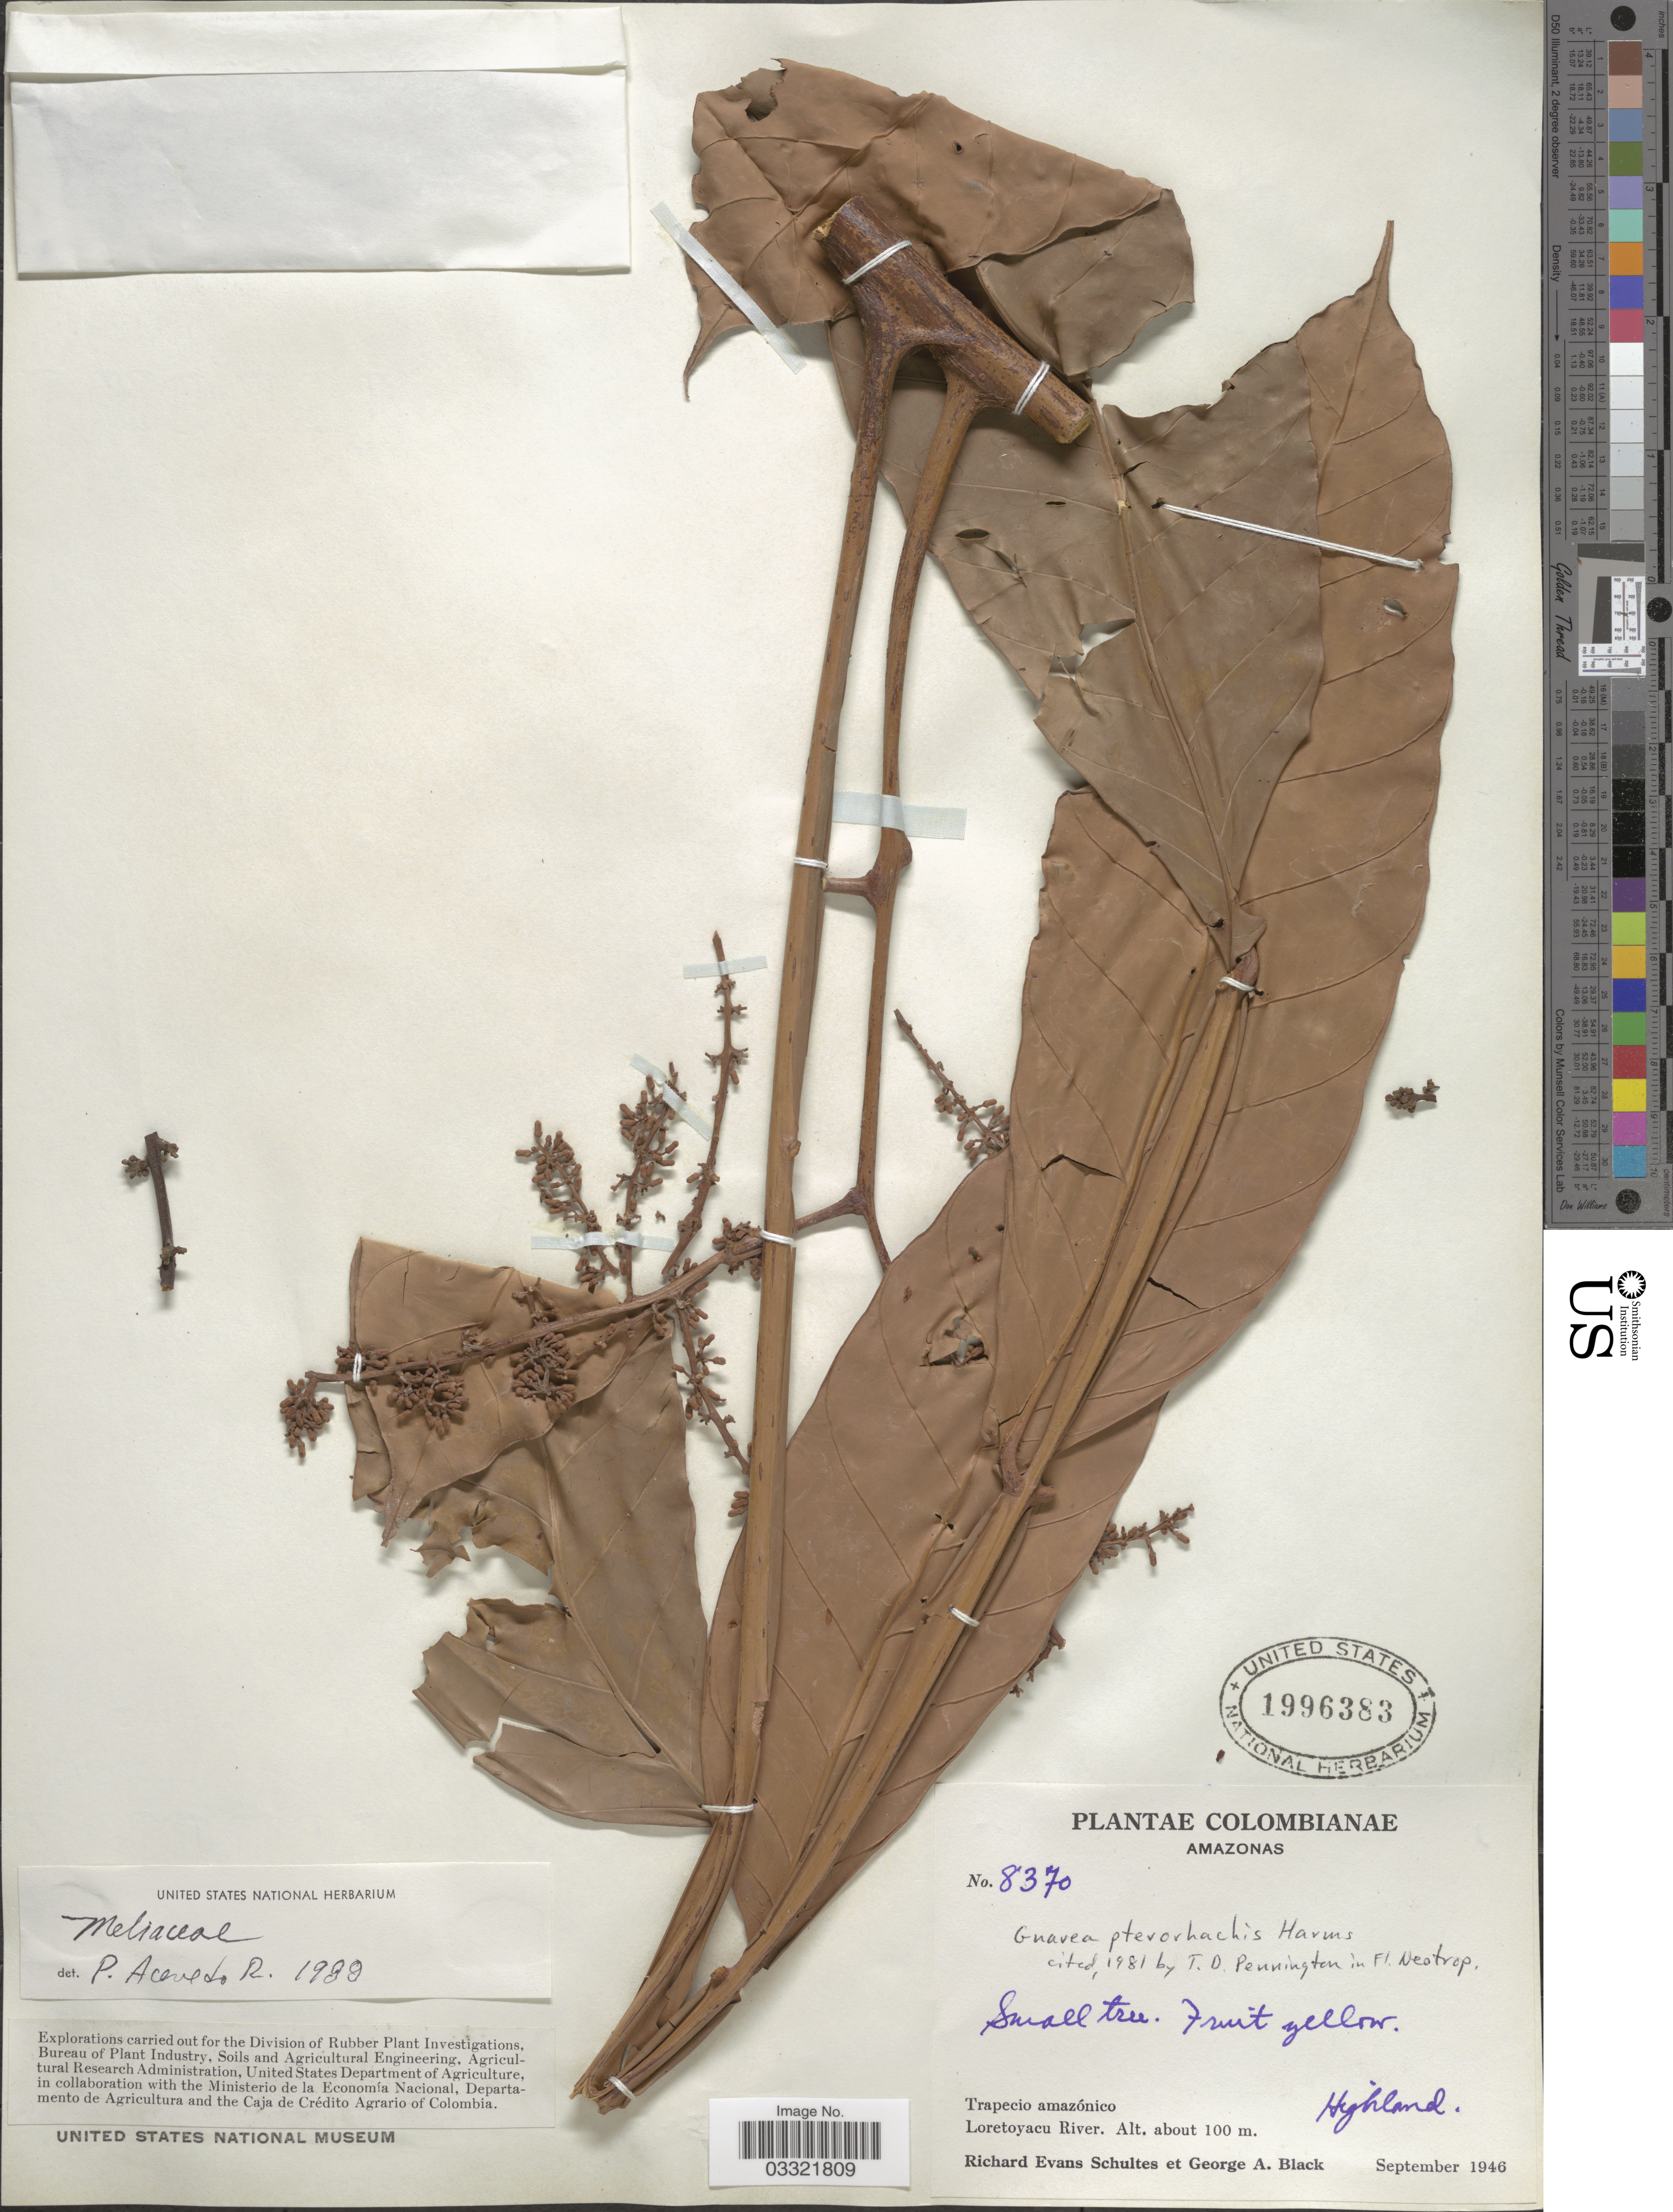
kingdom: Plantae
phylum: Tracheophyta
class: Magnoliopsida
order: Sapindales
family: Meliaceae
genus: Guarea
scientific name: Guarea pterorhachis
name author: Harms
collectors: R. E. Schultes & G. A. Black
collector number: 8370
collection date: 1946-09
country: Colombia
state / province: Amazônas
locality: Trapecio amazónico. Loretoyacu River.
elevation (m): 100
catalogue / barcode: US 1996383